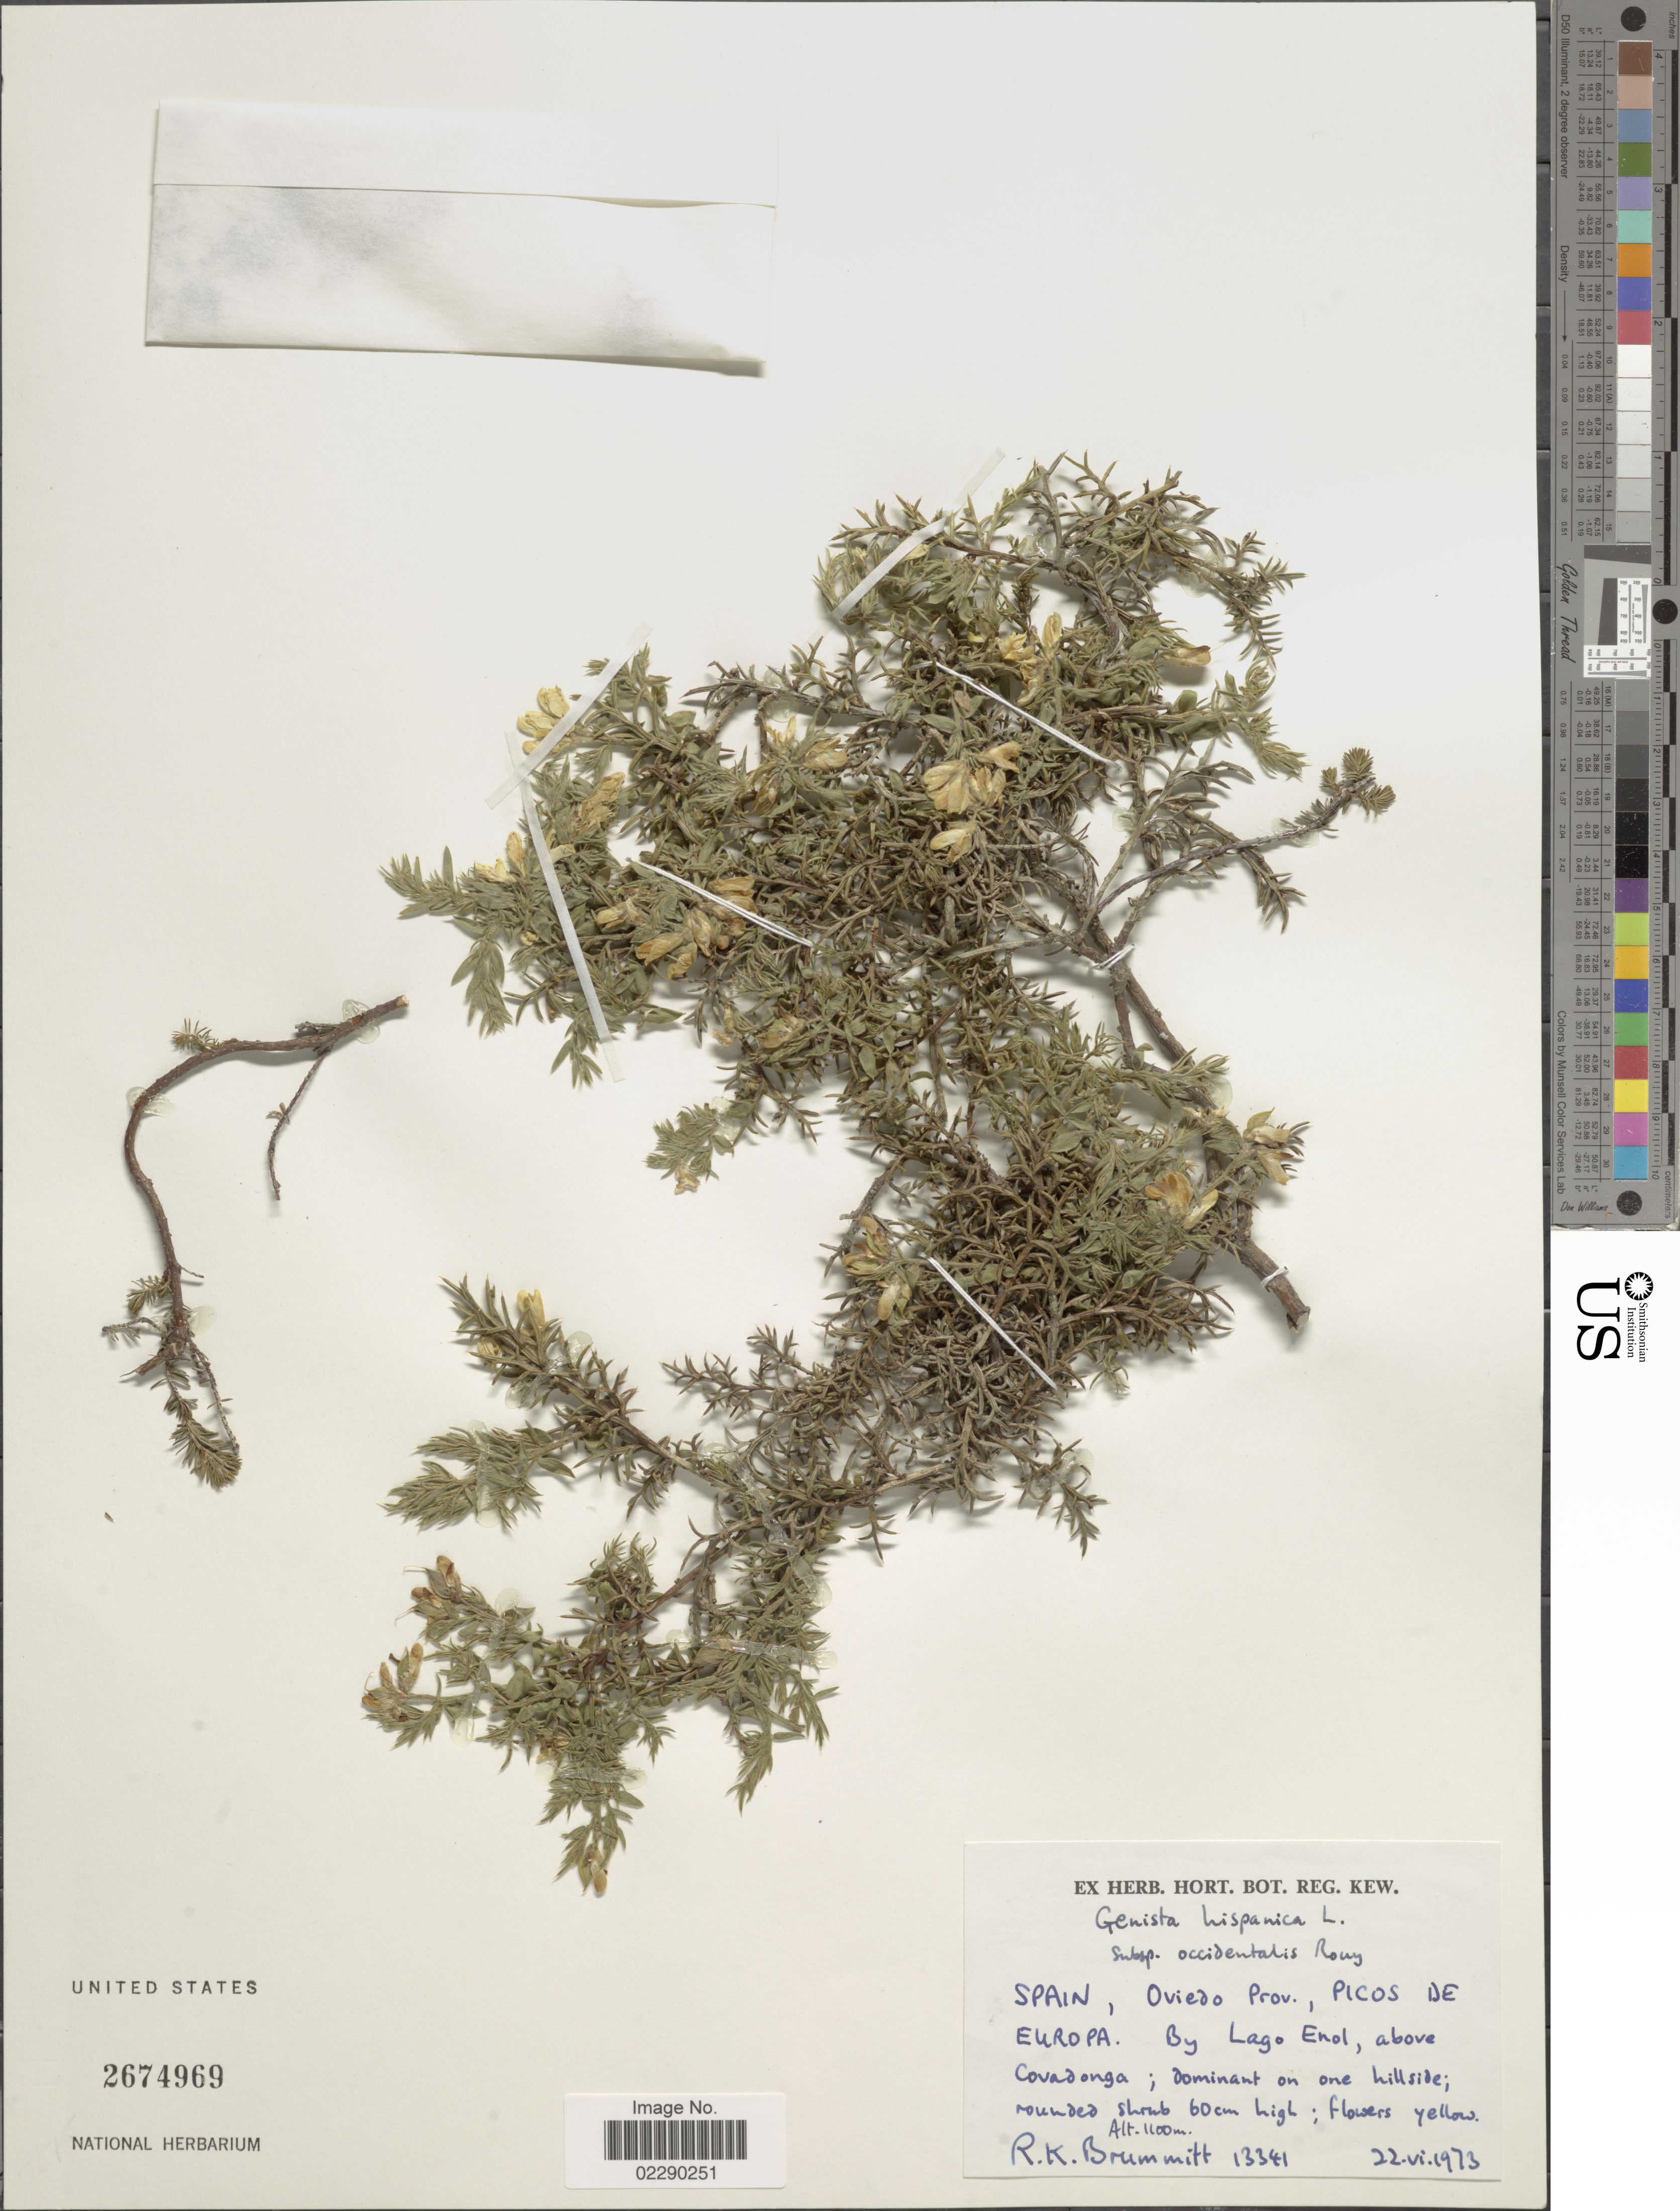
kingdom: Plantae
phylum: Tracheophyta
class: Magnoliopsida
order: Fabales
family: Fabaceae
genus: Genista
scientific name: Genista hispanica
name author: L.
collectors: R. K. Brummitt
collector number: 13341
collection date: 1973-06-22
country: Spain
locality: Oviedo Prov., Picos de Europa, Lago Enol, above Covadonga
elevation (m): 1100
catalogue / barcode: US 2674969